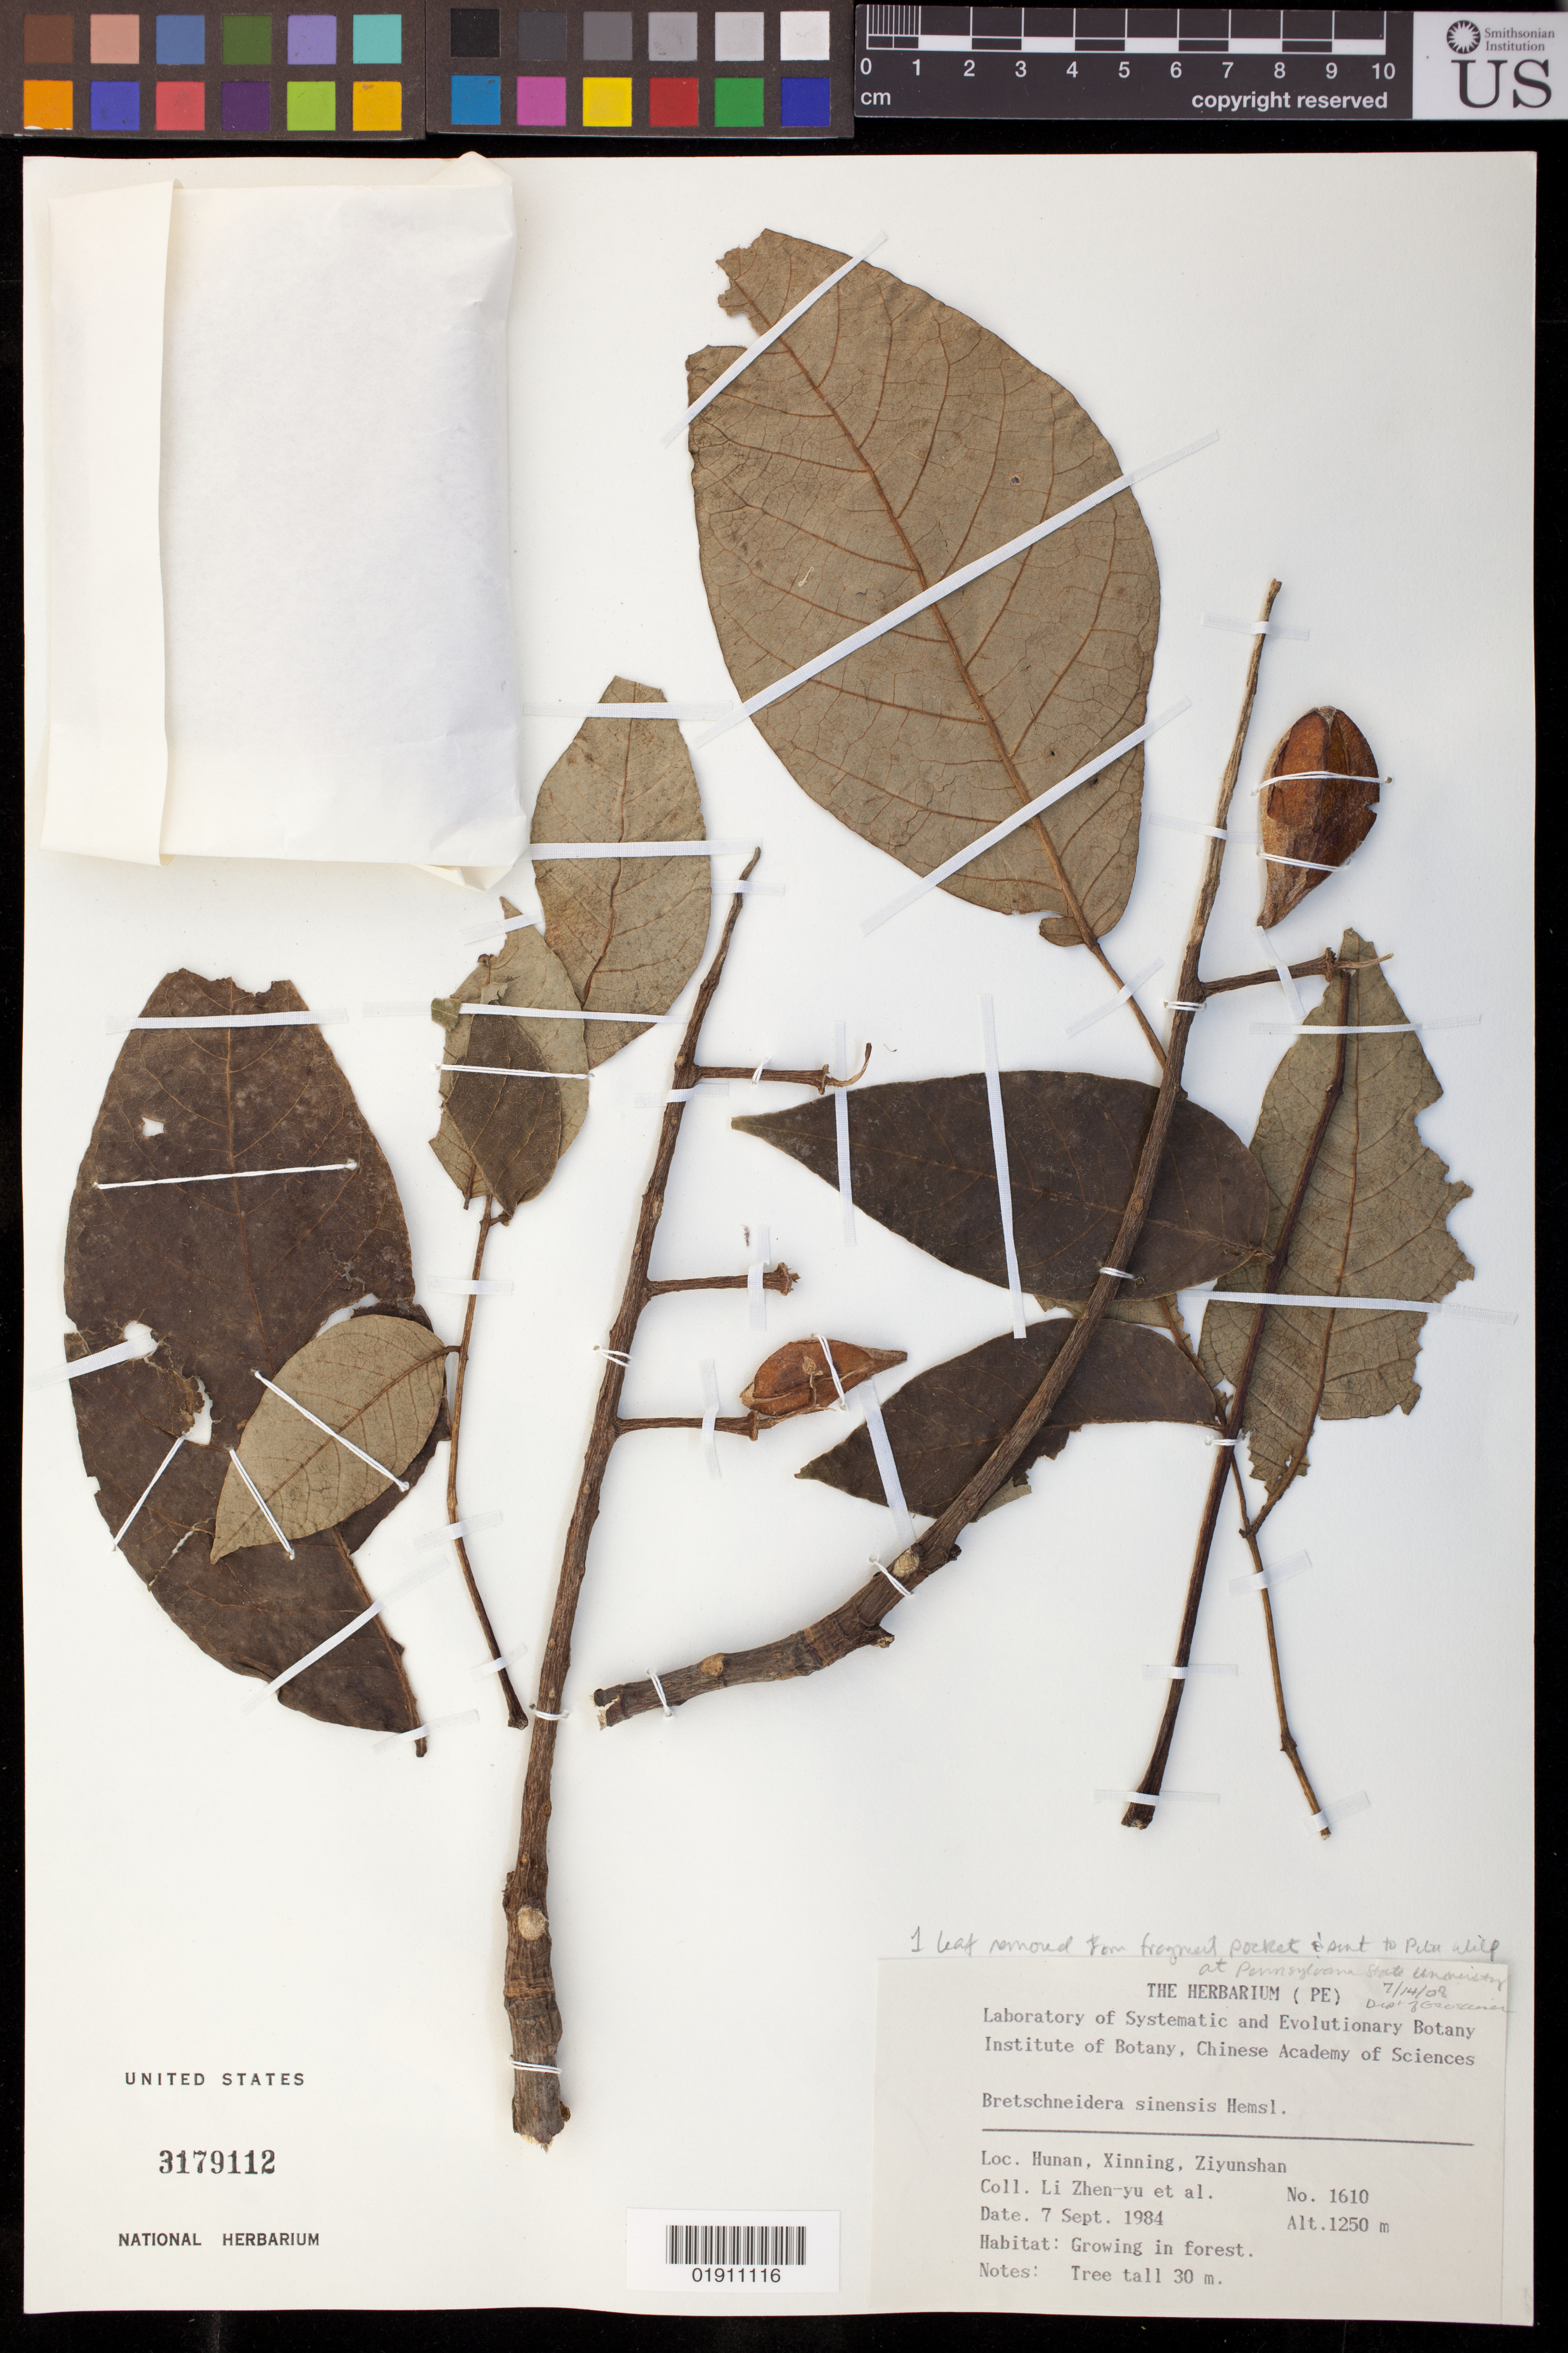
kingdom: Plantae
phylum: Tracheophyta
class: Magnoliopsida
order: Brassicales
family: Akaniaceae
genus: Bretschneidera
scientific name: Bretschneidera sinensis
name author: Hemsl.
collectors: L. Zhen-yu & et al.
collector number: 1610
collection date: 1984-09-07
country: China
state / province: Hunan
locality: Xinning, Ziyunshan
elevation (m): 1250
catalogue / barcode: US 3179112